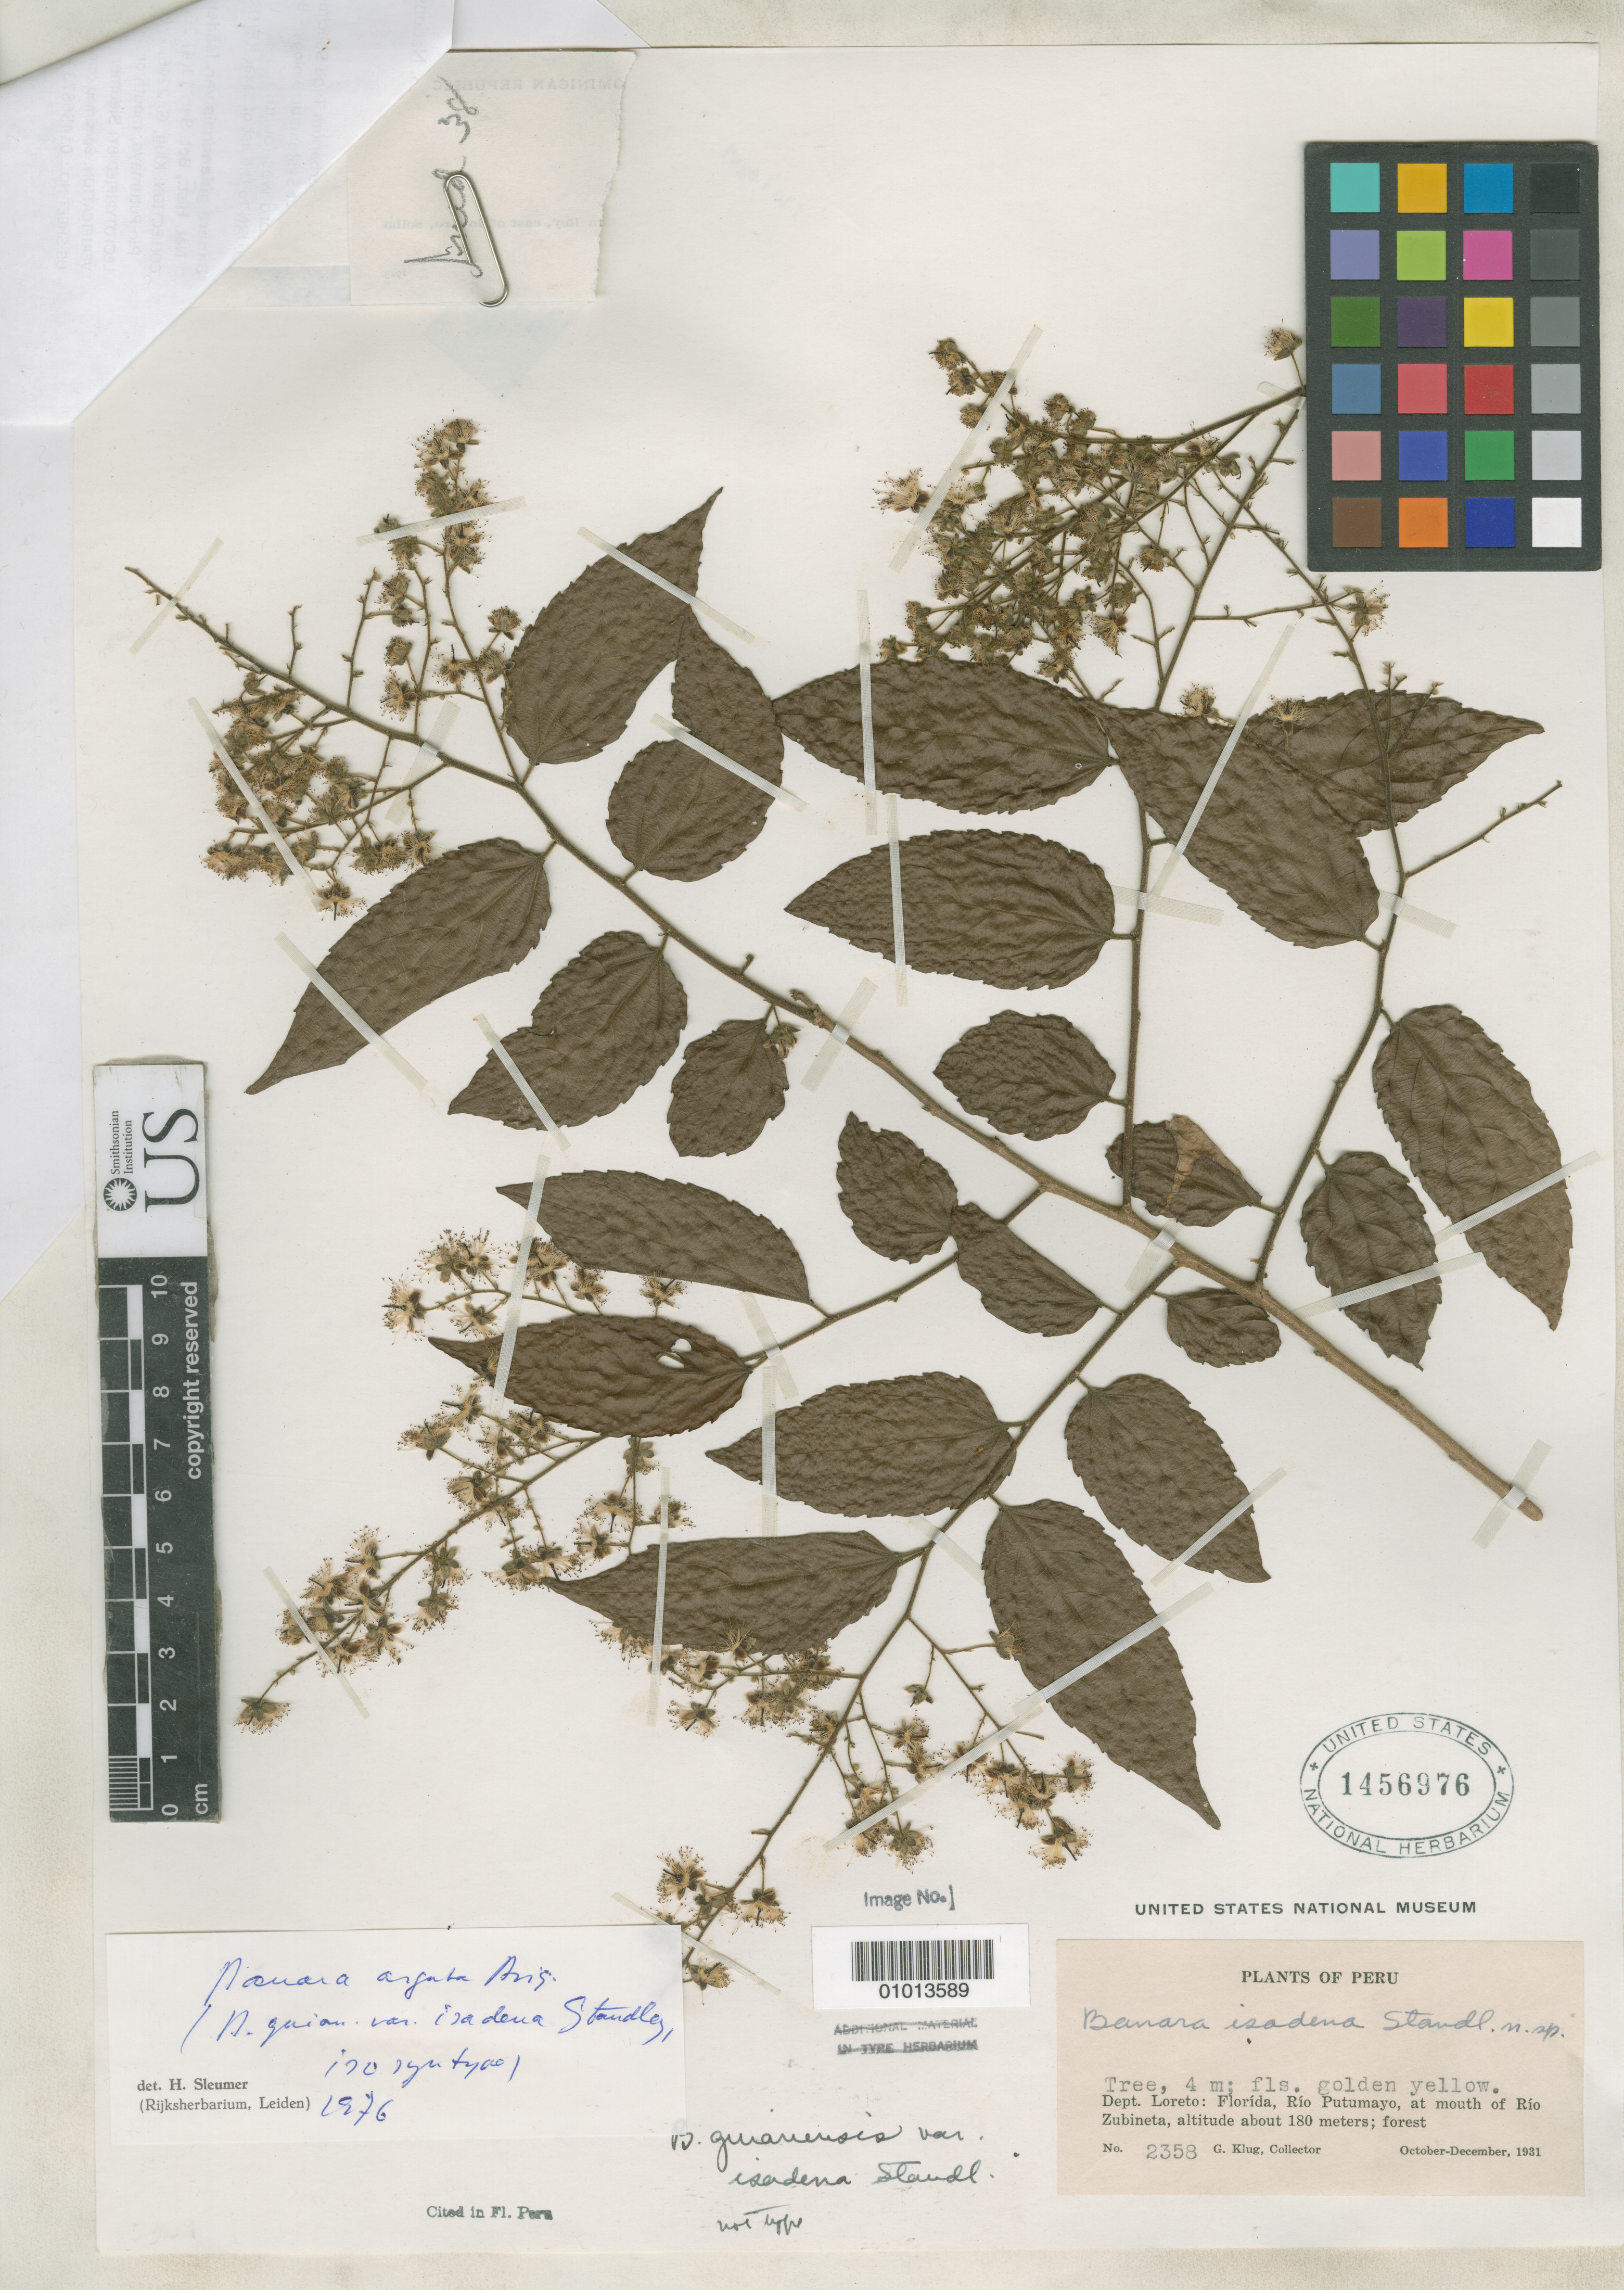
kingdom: Plantae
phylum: Tracheophyta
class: Magnoliopsida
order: Malpighiales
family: Salicaceae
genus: Banara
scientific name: Banara guianensis var. isadena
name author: Standl. ex J.F. Macbr.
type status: Isolectotype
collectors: G. Klug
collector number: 2358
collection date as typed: Oct 1931 to -- Dec 1931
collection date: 1931-10/1931-12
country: Peru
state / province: Loreto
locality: Florida, Rio Putumayo, at mouth of Rio Zubineta.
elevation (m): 180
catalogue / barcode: US 1456976